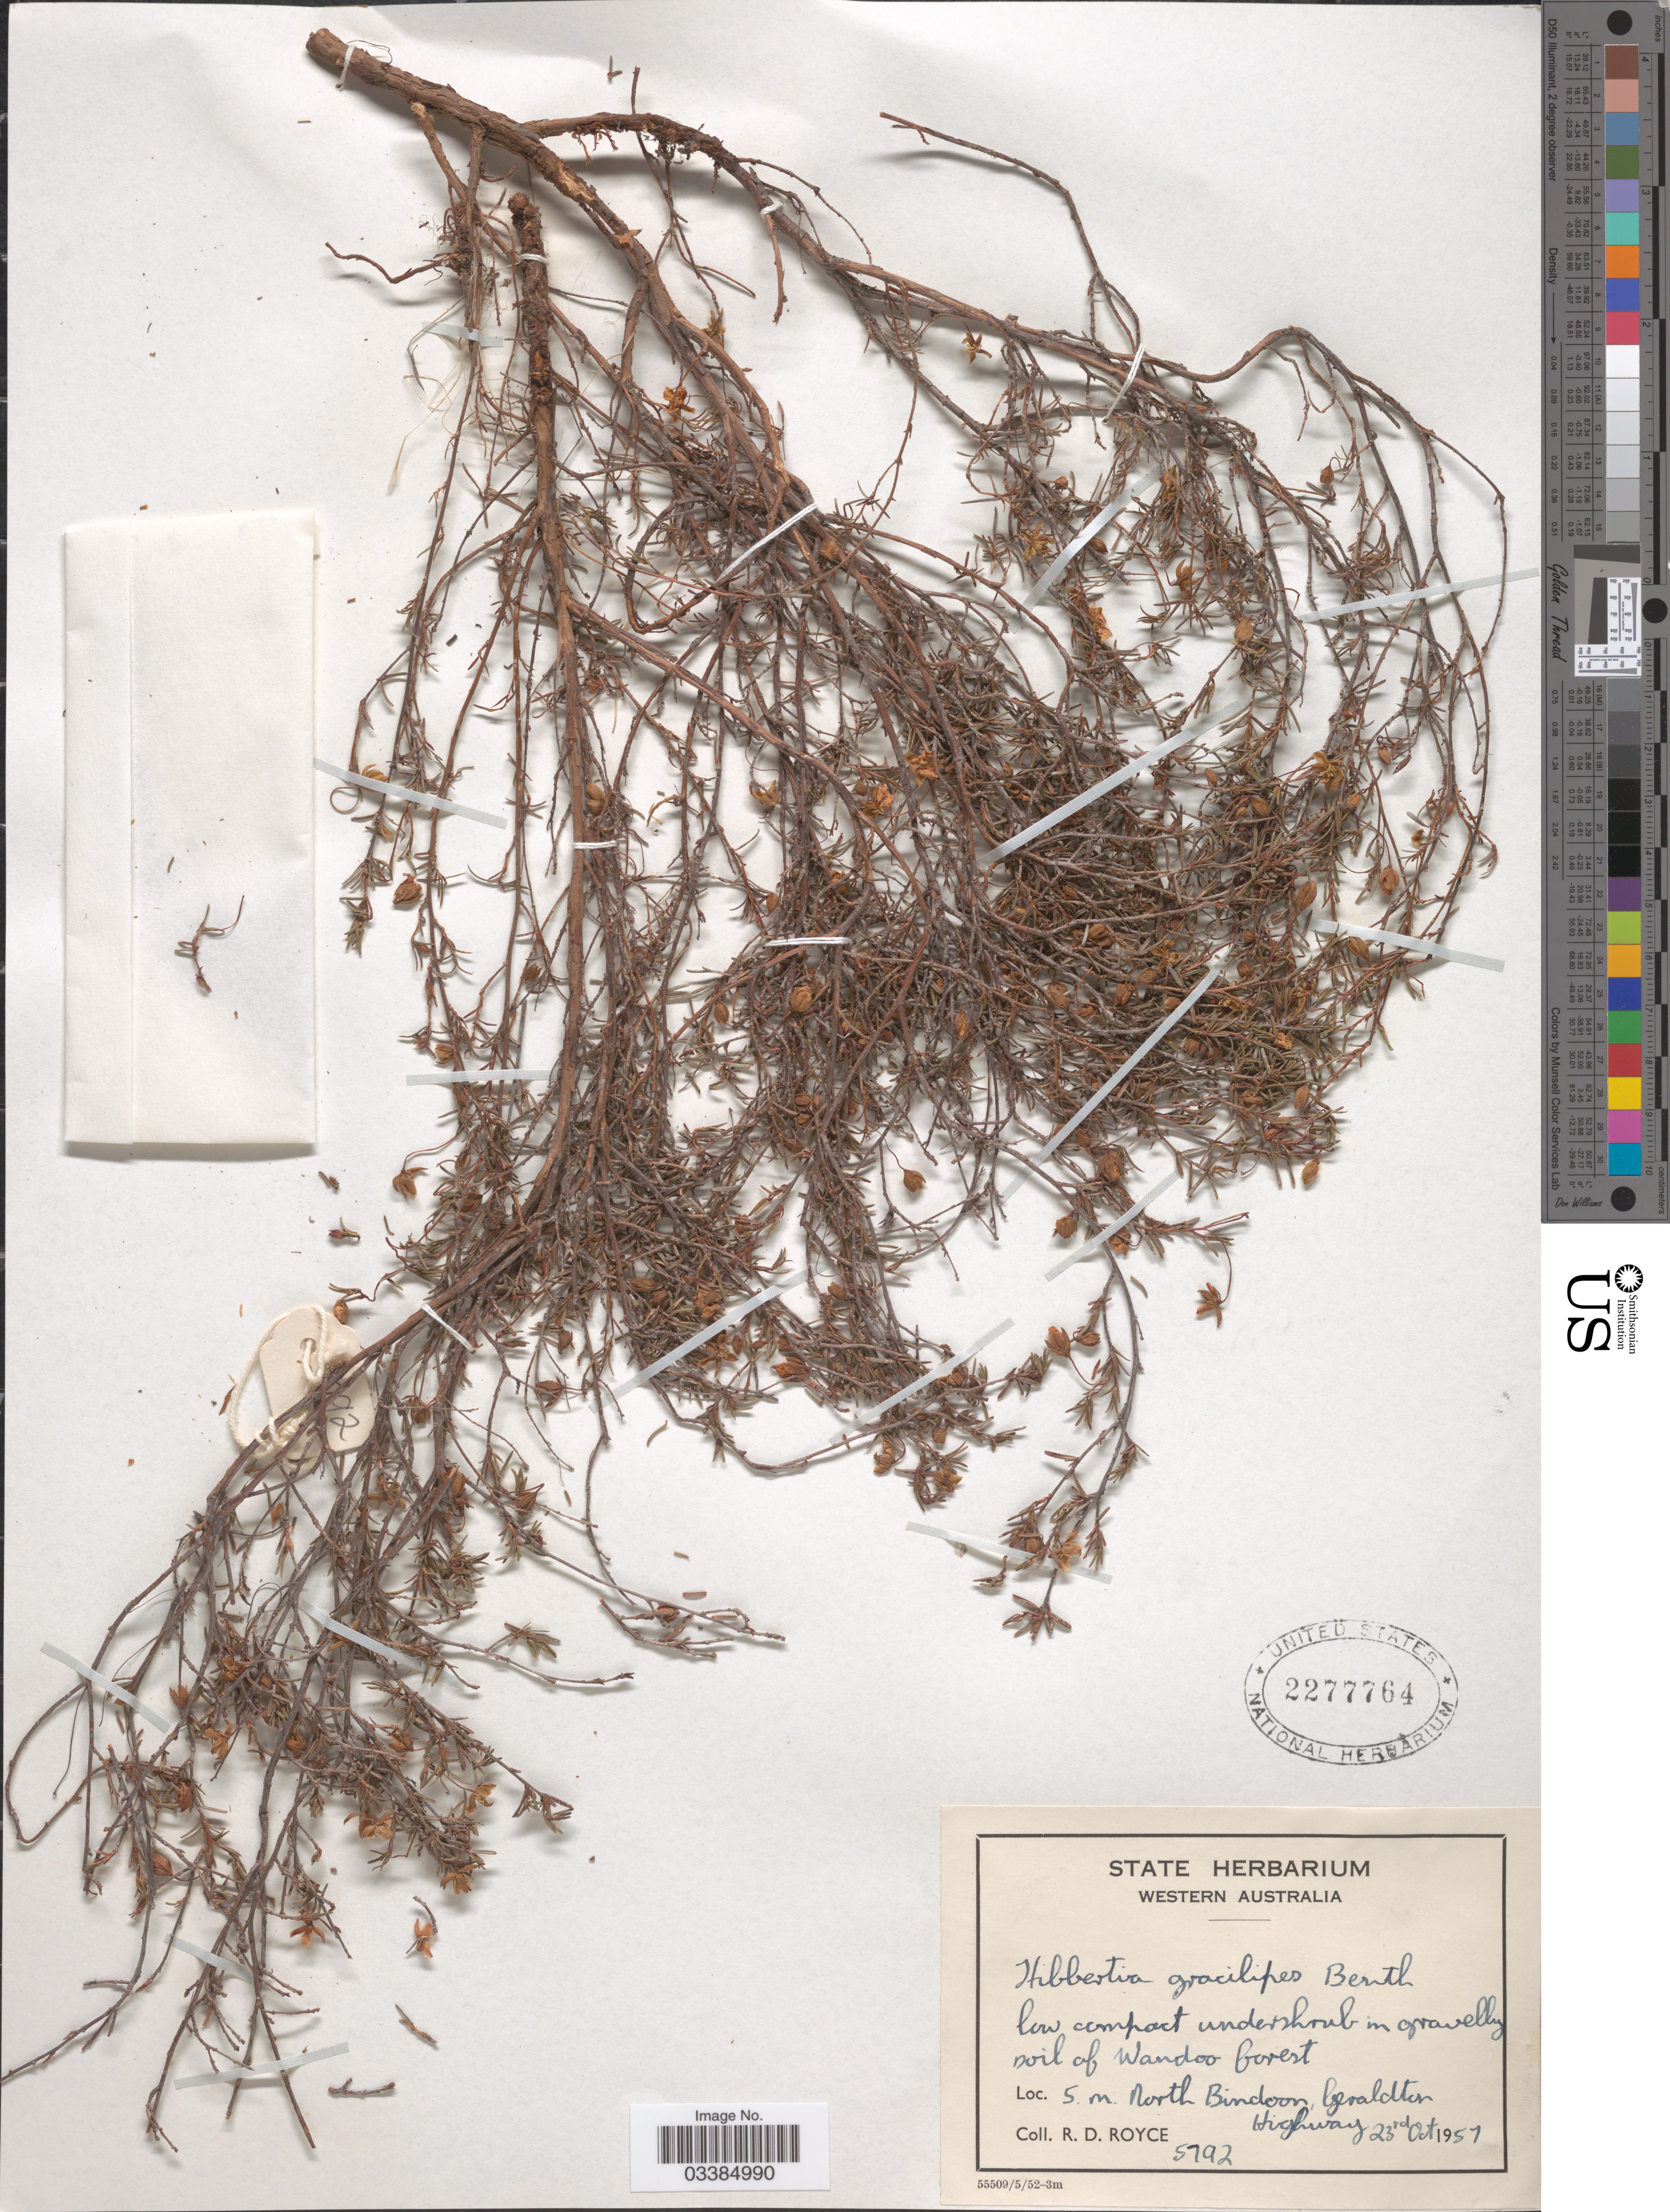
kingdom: Plantae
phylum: Tracheophyta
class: Magnoliopsida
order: Dilleniales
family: Dilleniaceae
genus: Hibbertia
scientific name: Hibbertia gracilipes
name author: Benth.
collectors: R. Royce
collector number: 5792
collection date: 1957-10-23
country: Australia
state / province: Western Australia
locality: Wandoo forest. 5 m. North Bindoon, Geraldton Highway.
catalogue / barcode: US 2277764